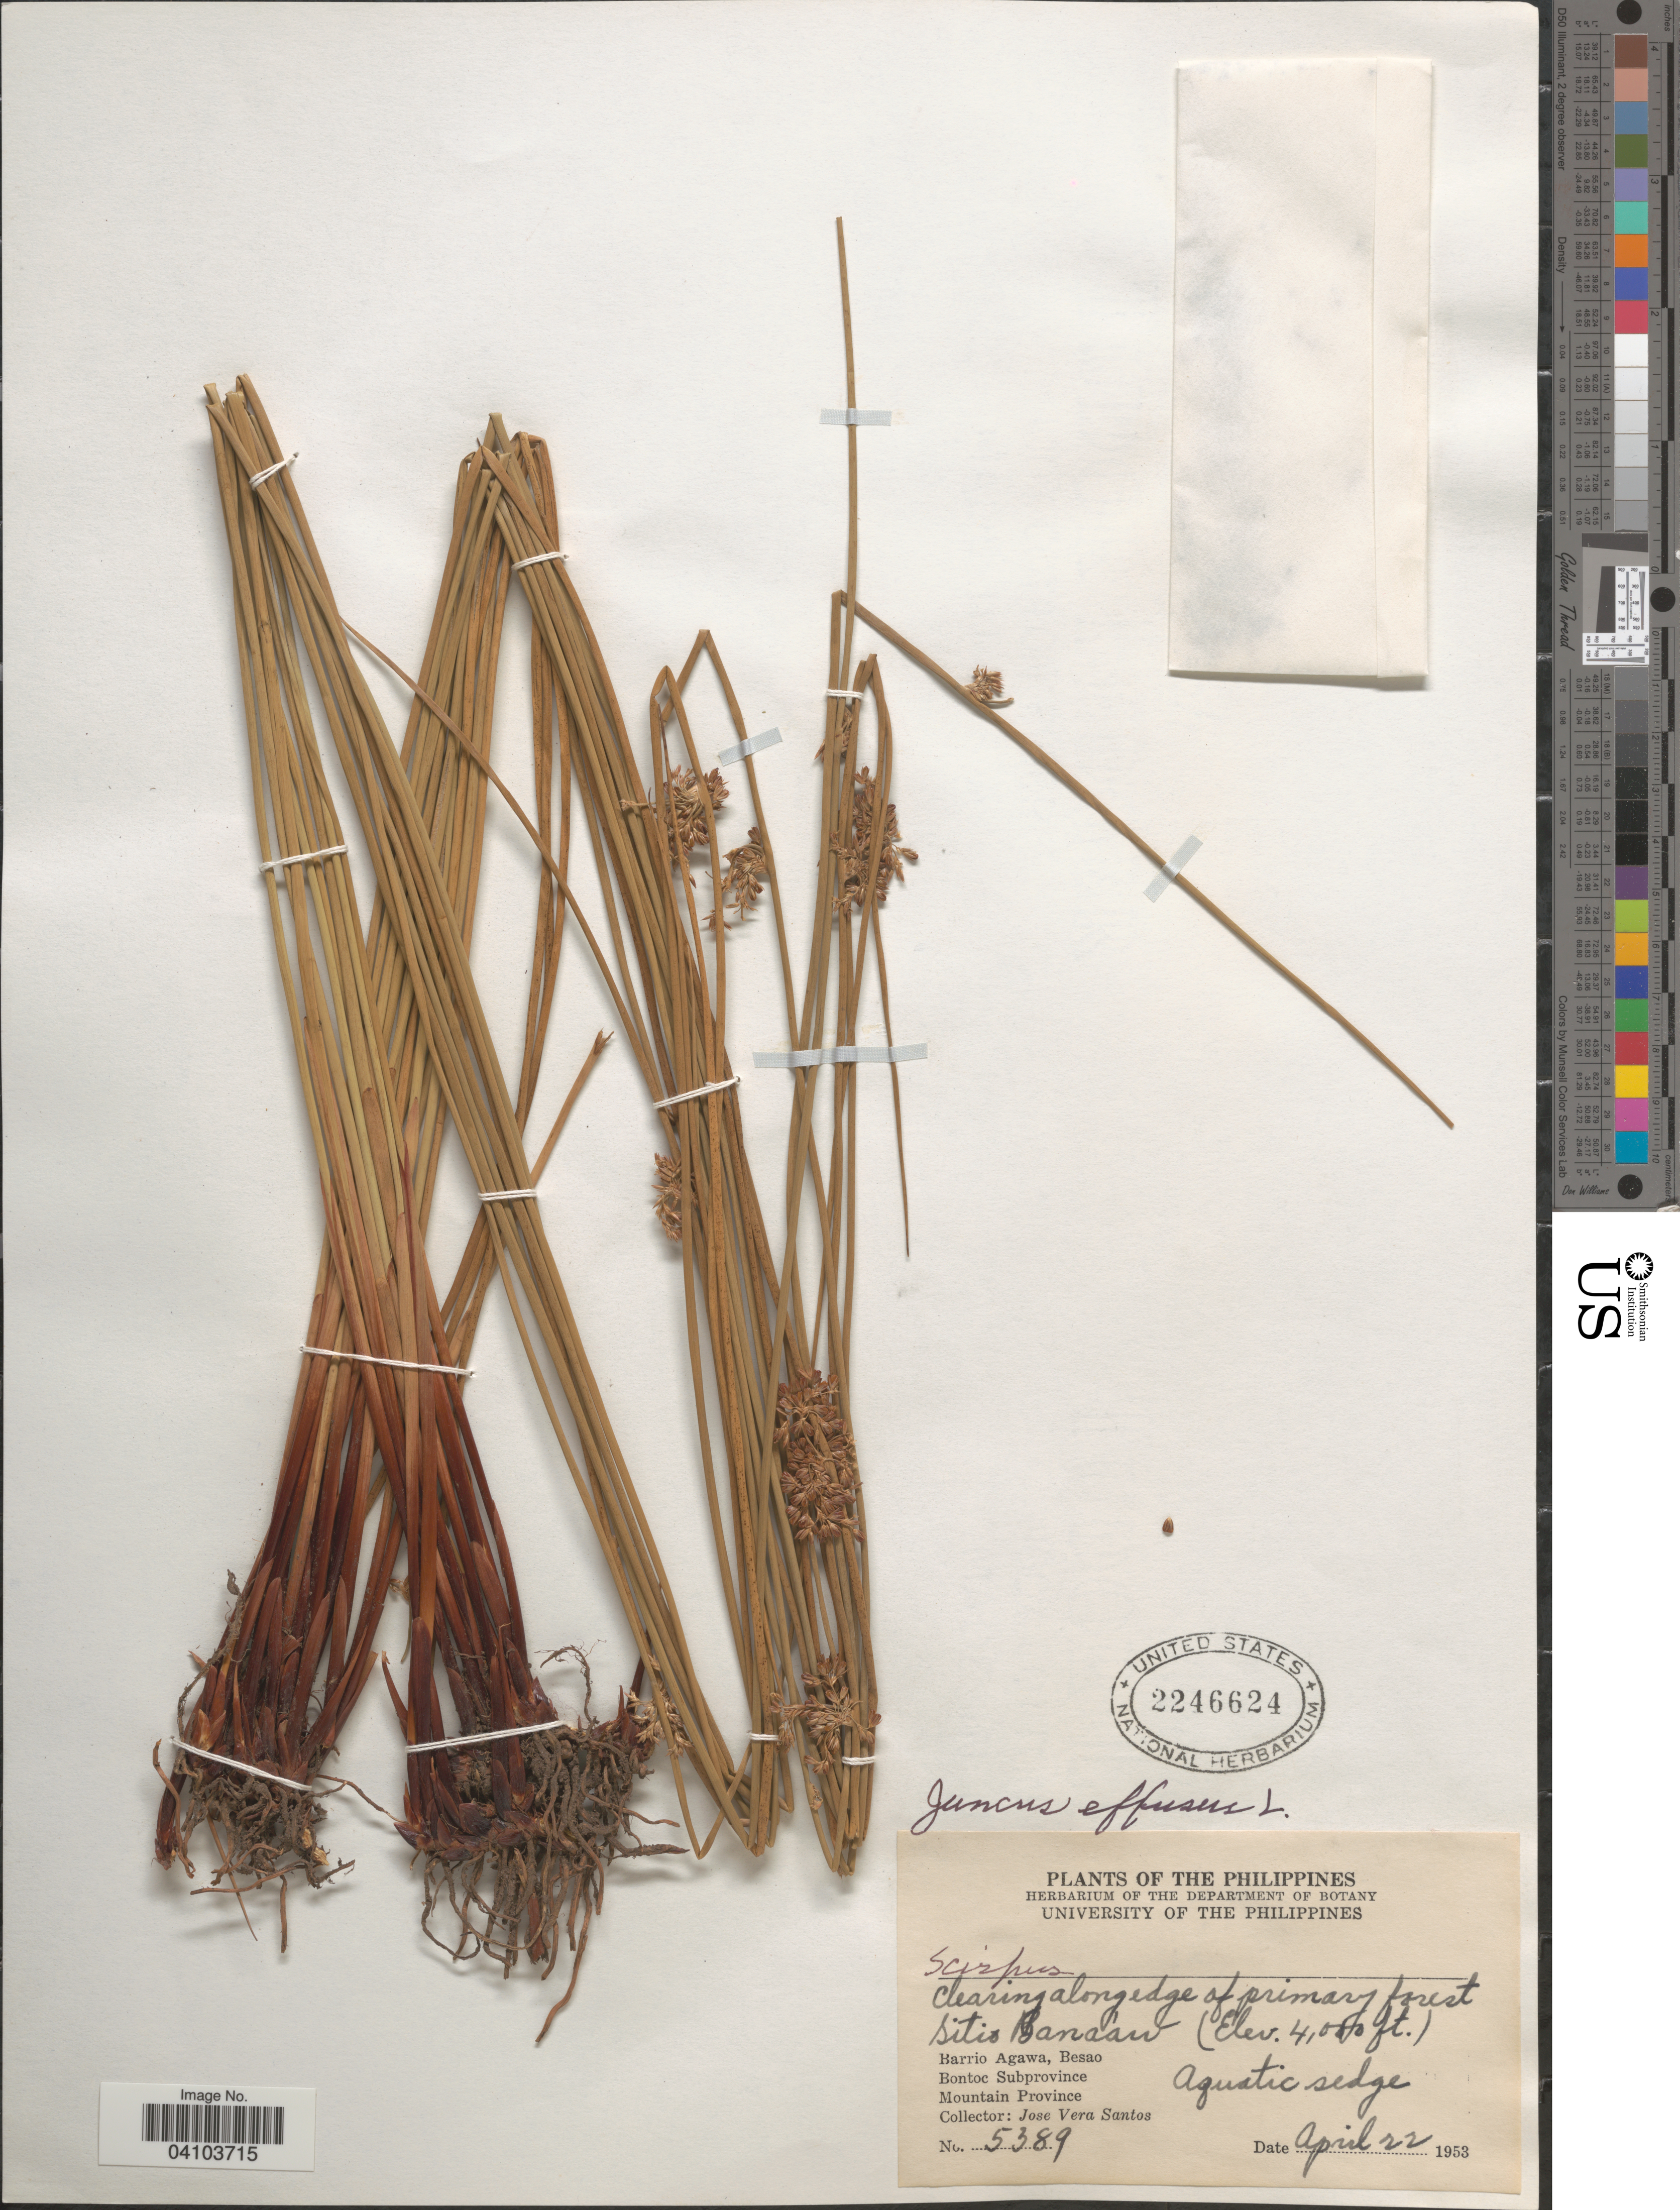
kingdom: Plantae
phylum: Tracheophyta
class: Liliopsida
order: Poales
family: Juncaceae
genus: Juncus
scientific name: Juncus decipiens subsp. medianus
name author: (Ridl.) L.A.S. Johnson & K.L. Wilson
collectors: J. Vera Santos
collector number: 5389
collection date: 1953-04-22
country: Philippines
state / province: Cordillera (Administrative Region)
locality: Barrio Agawa, Besao. Bontoc Subprovince. Mountain Province.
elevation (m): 1219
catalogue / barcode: US 2246624